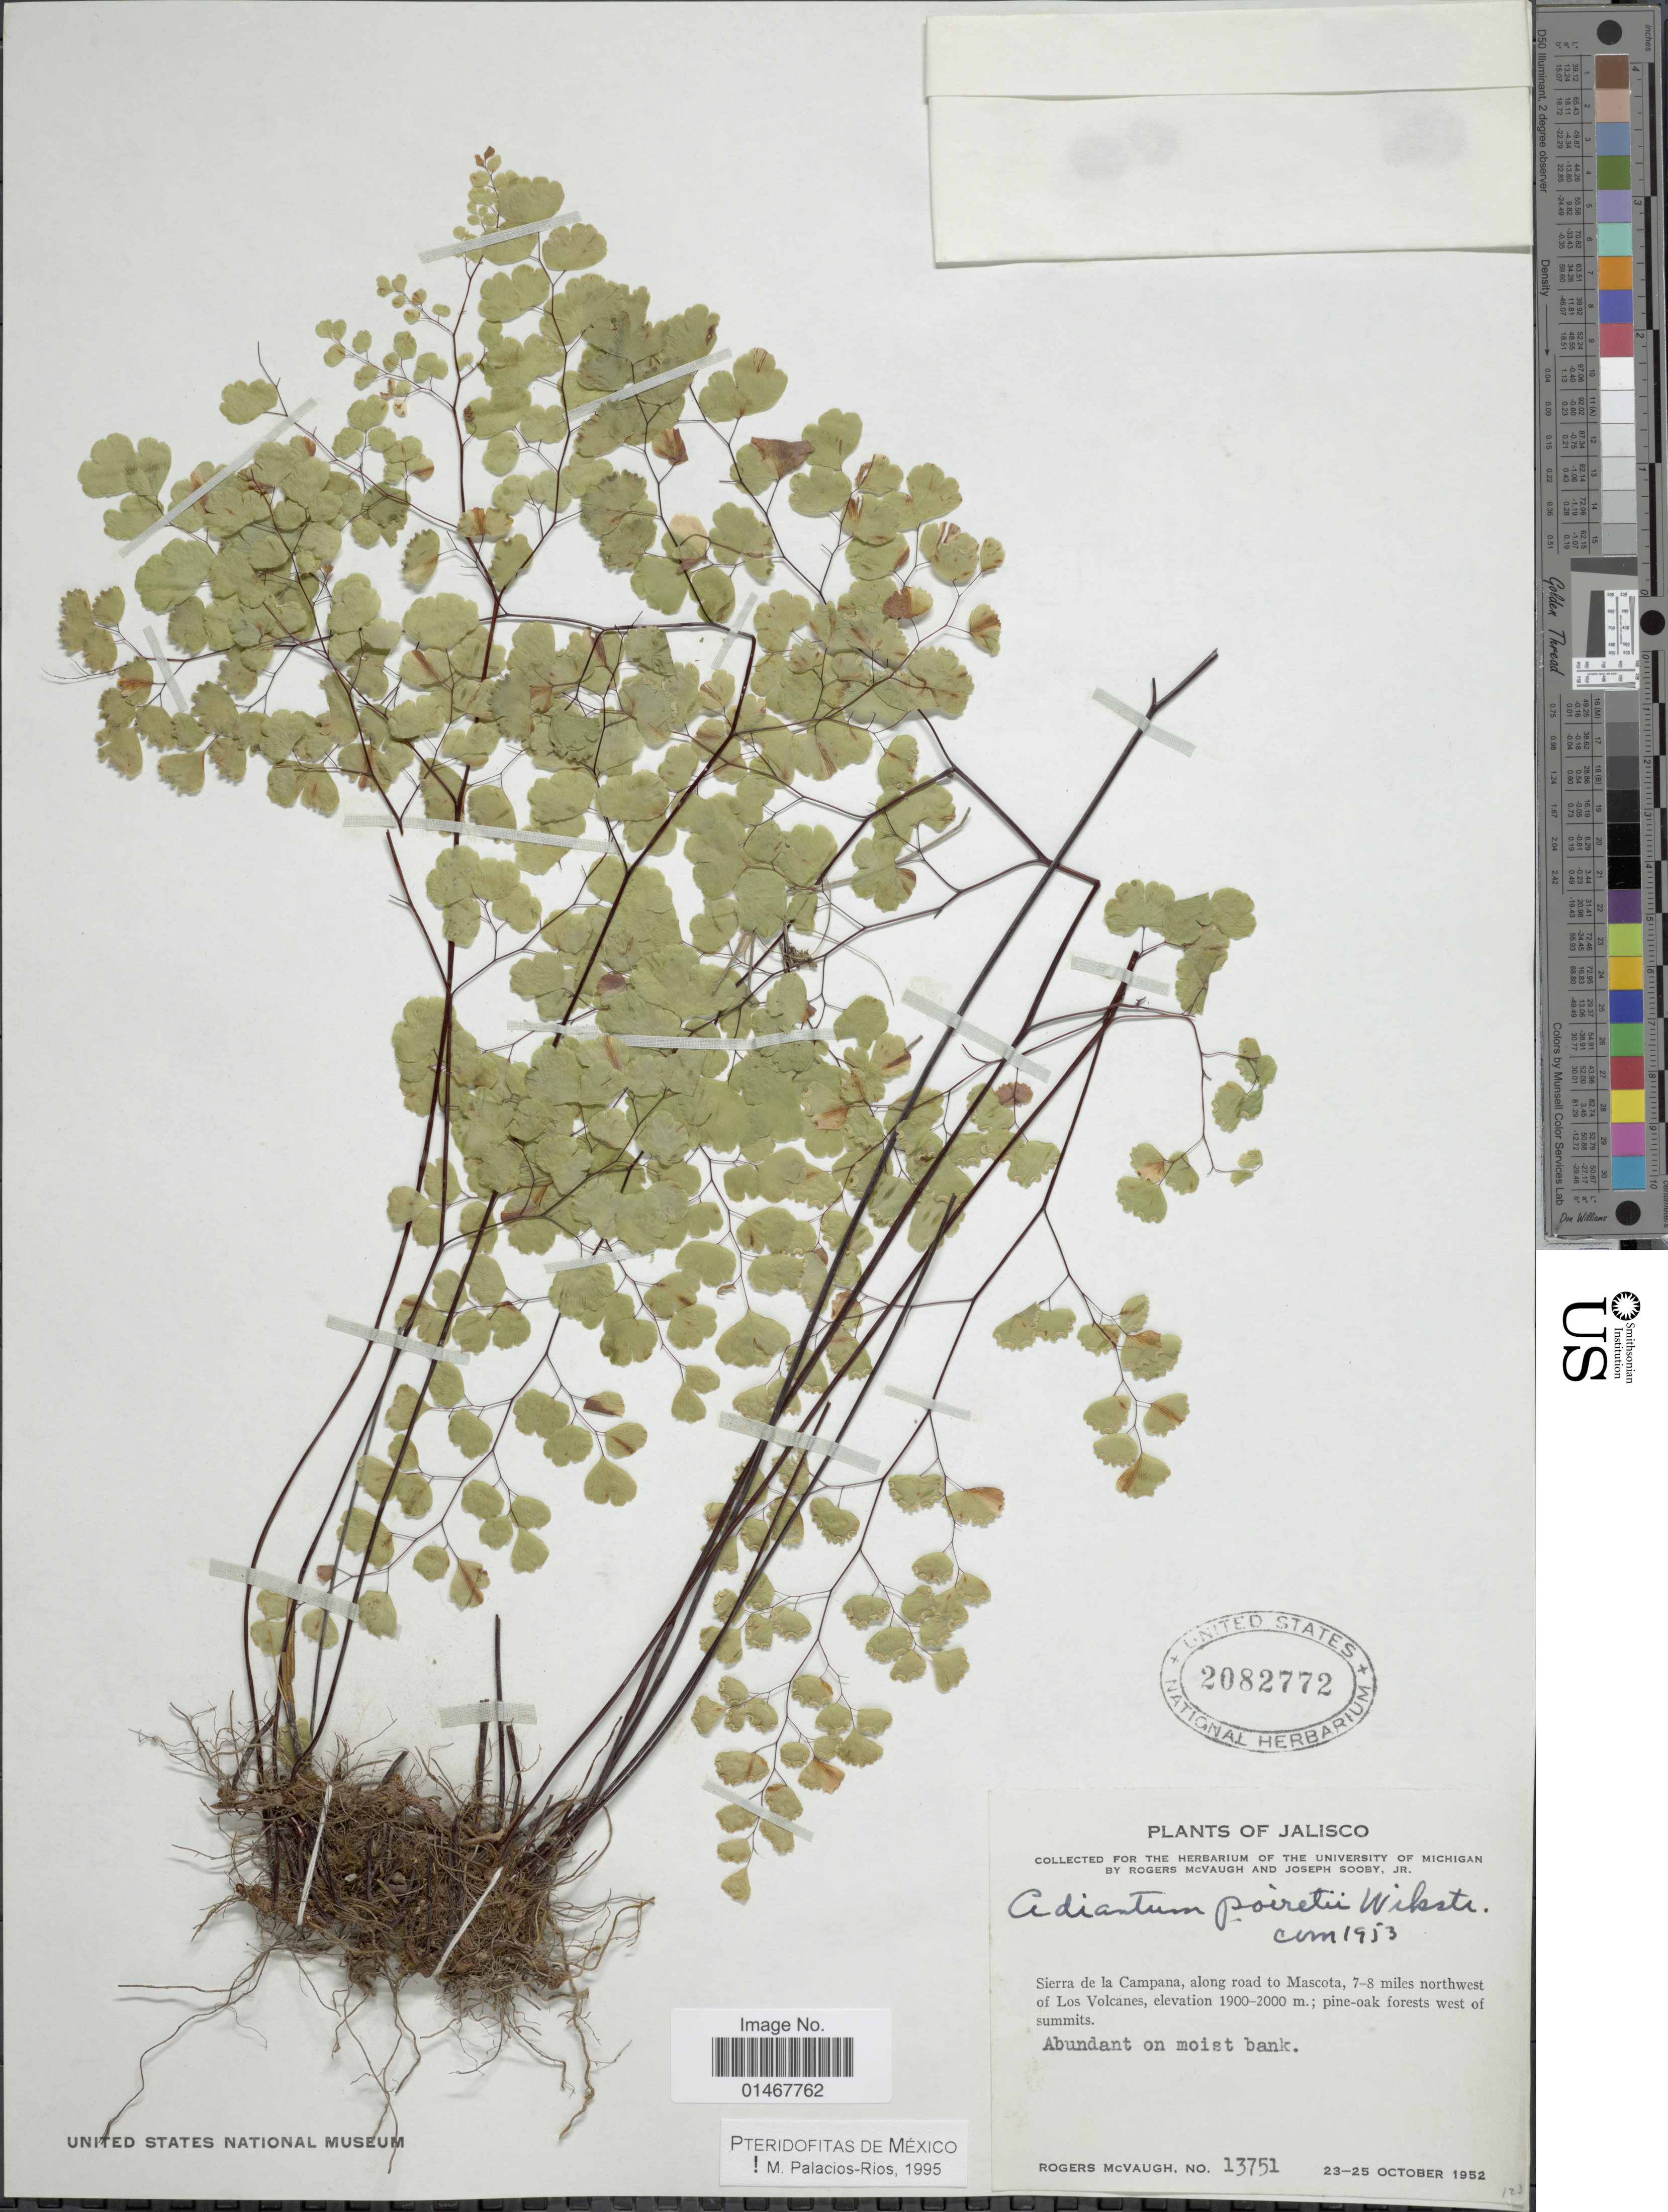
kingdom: Plantae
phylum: Tracheophyta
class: Polypodiopsida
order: Polypodiales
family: Pteridaceae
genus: Adiantum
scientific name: Adiantum poiretii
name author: Wikstr.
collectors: R. McVaugh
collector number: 13751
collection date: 1952-10-23/1952-10-25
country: Mexico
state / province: Jalisco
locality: Sierra de la Campana, along road to mascota, 7-8 miles northwest of Los Volcanes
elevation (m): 1900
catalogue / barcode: US 2082772